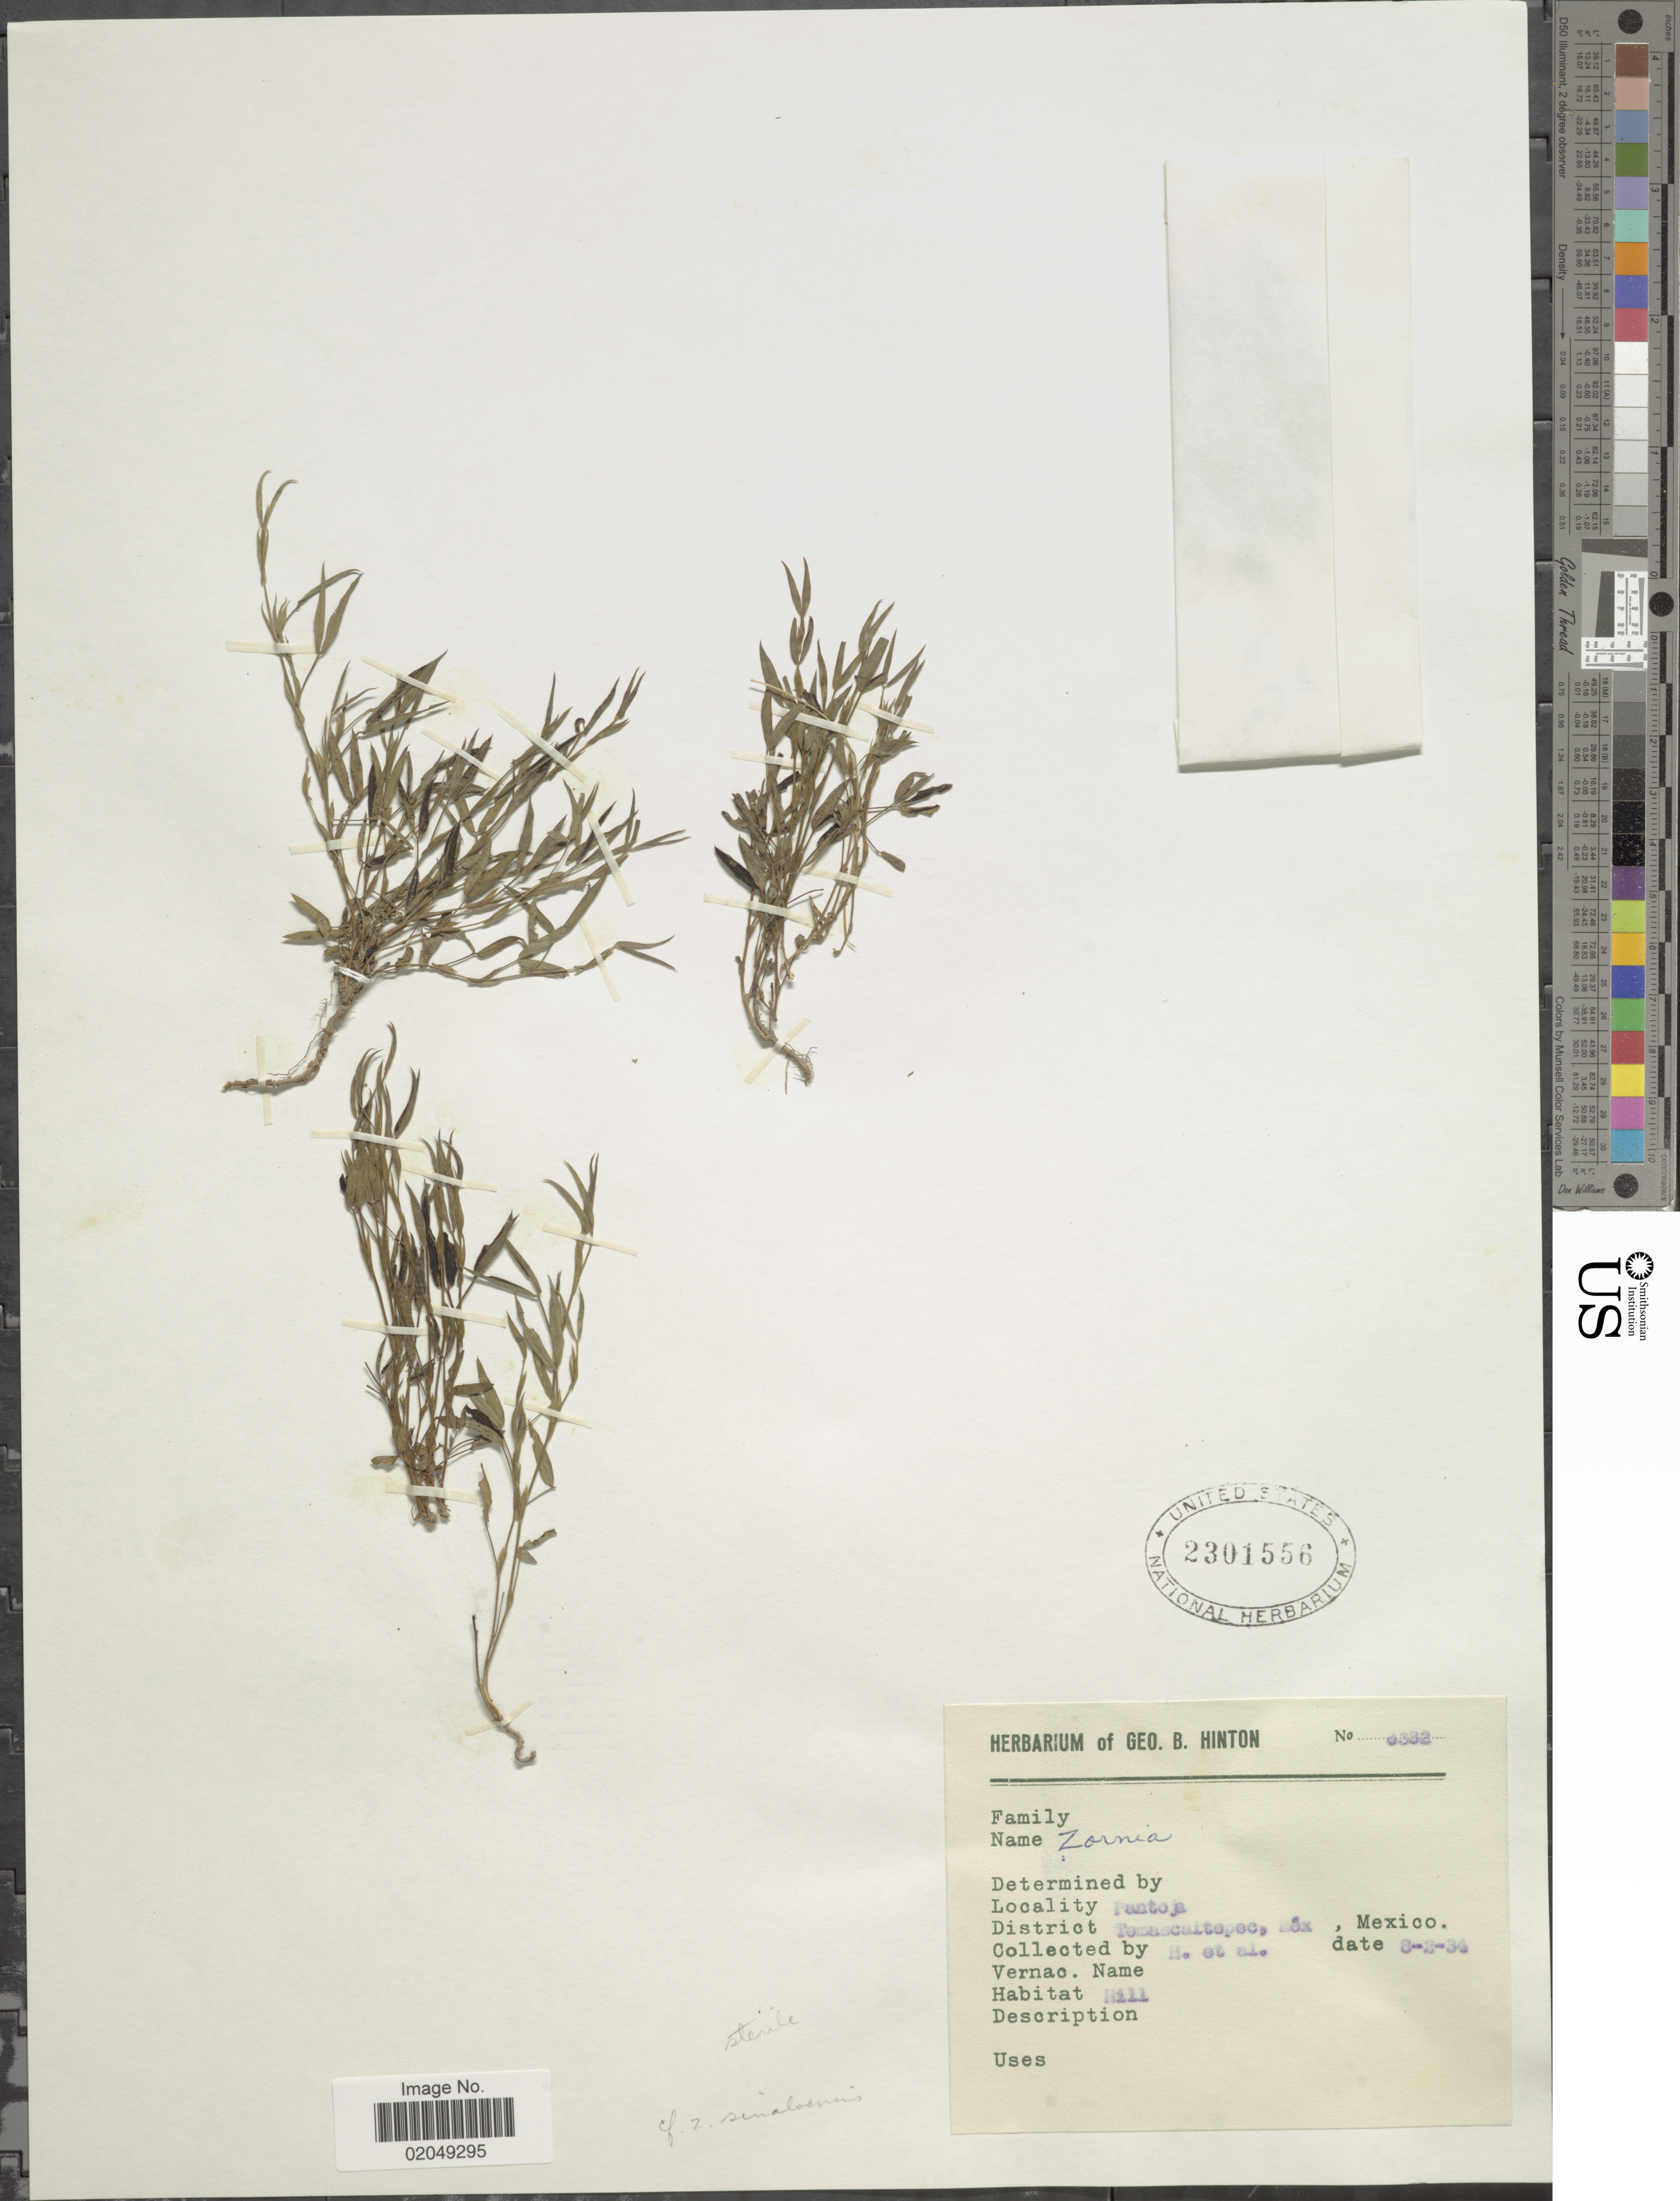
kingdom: Plantae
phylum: Tracheophyta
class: Magnoliopsida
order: Fabales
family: Fabaceae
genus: Zornia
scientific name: Zornia sinaloensis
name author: Mohlenbr.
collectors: G. B. Hinton & et al.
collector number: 3332*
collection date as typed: Transcribed d/m/y: 2/8/34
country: Mexico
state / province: México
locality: Pantoja, district Tamascaltepec, hill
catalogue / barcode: US 2301556